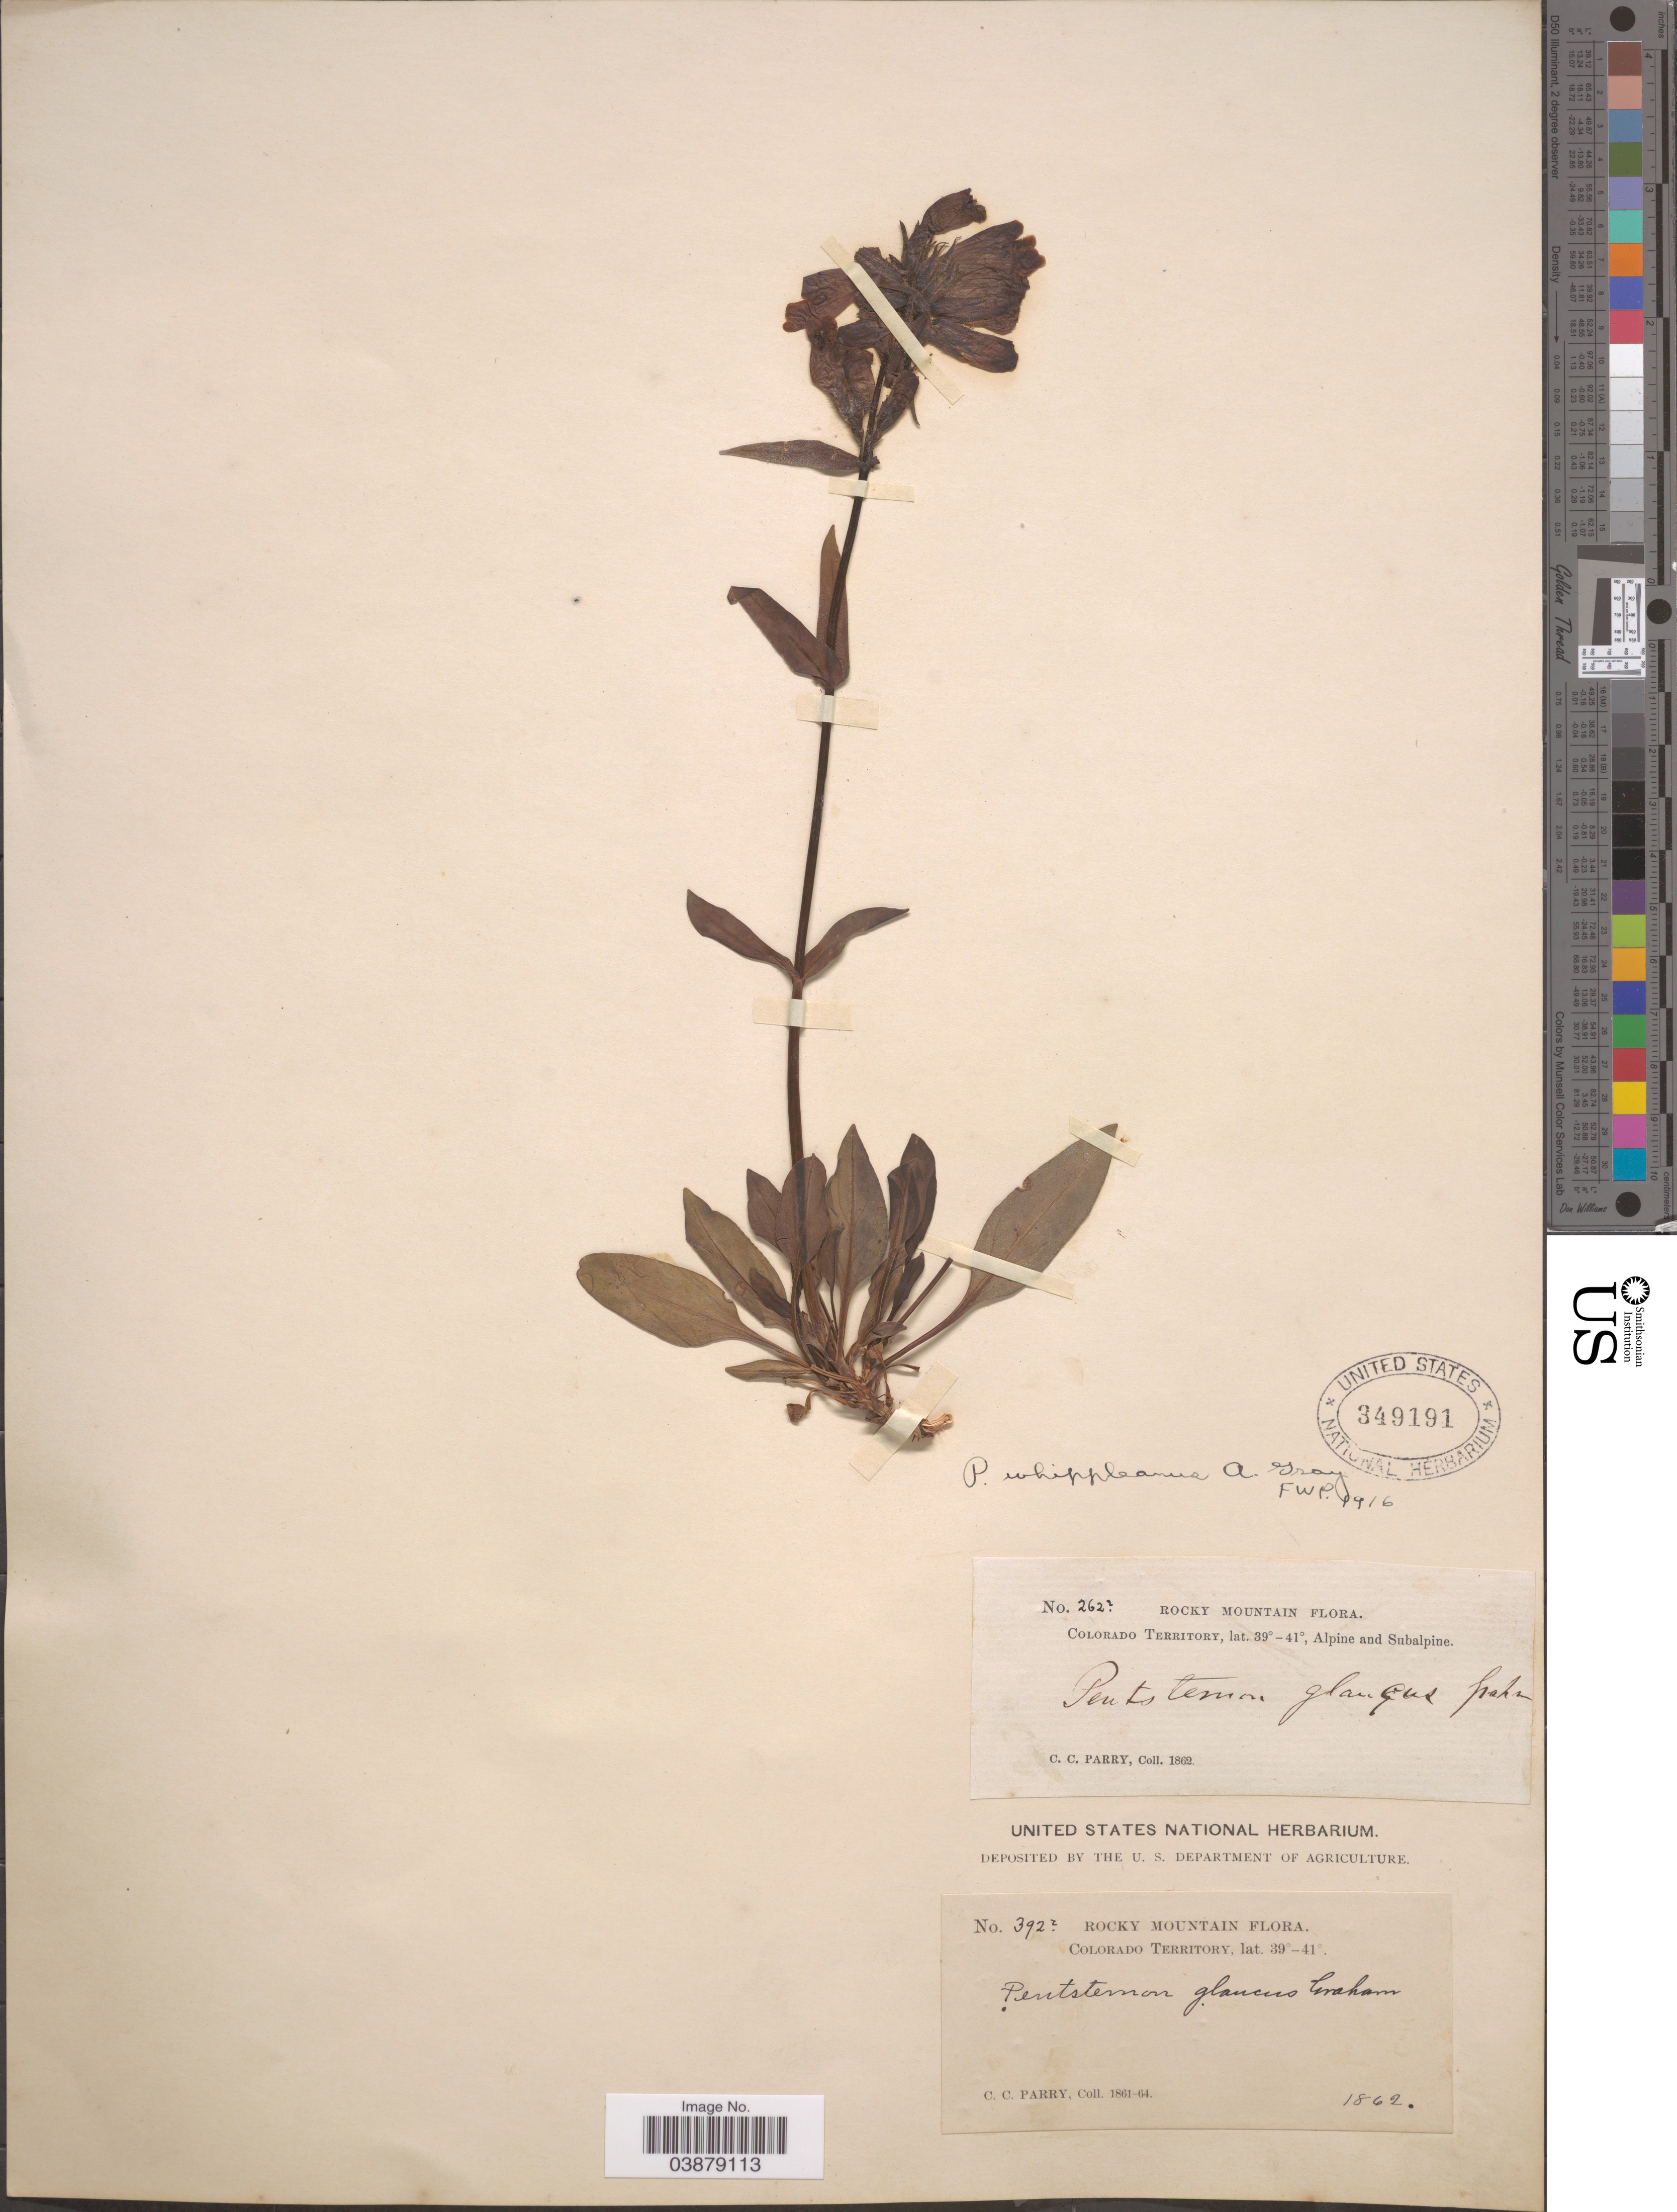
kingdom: Plantae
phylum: Tracheophyta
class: Magnoliopsida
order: Lamiales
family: Plantaginaceae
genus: Penstemon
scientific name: Penstemon whippleanus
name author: A. Gray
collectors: C. C. Parry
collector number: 262?/392?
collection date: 1862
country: United States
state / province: Colorado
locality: Rocky Mountain. Colorado Territory. Alpine and Subalpine.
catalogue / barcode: US 349191